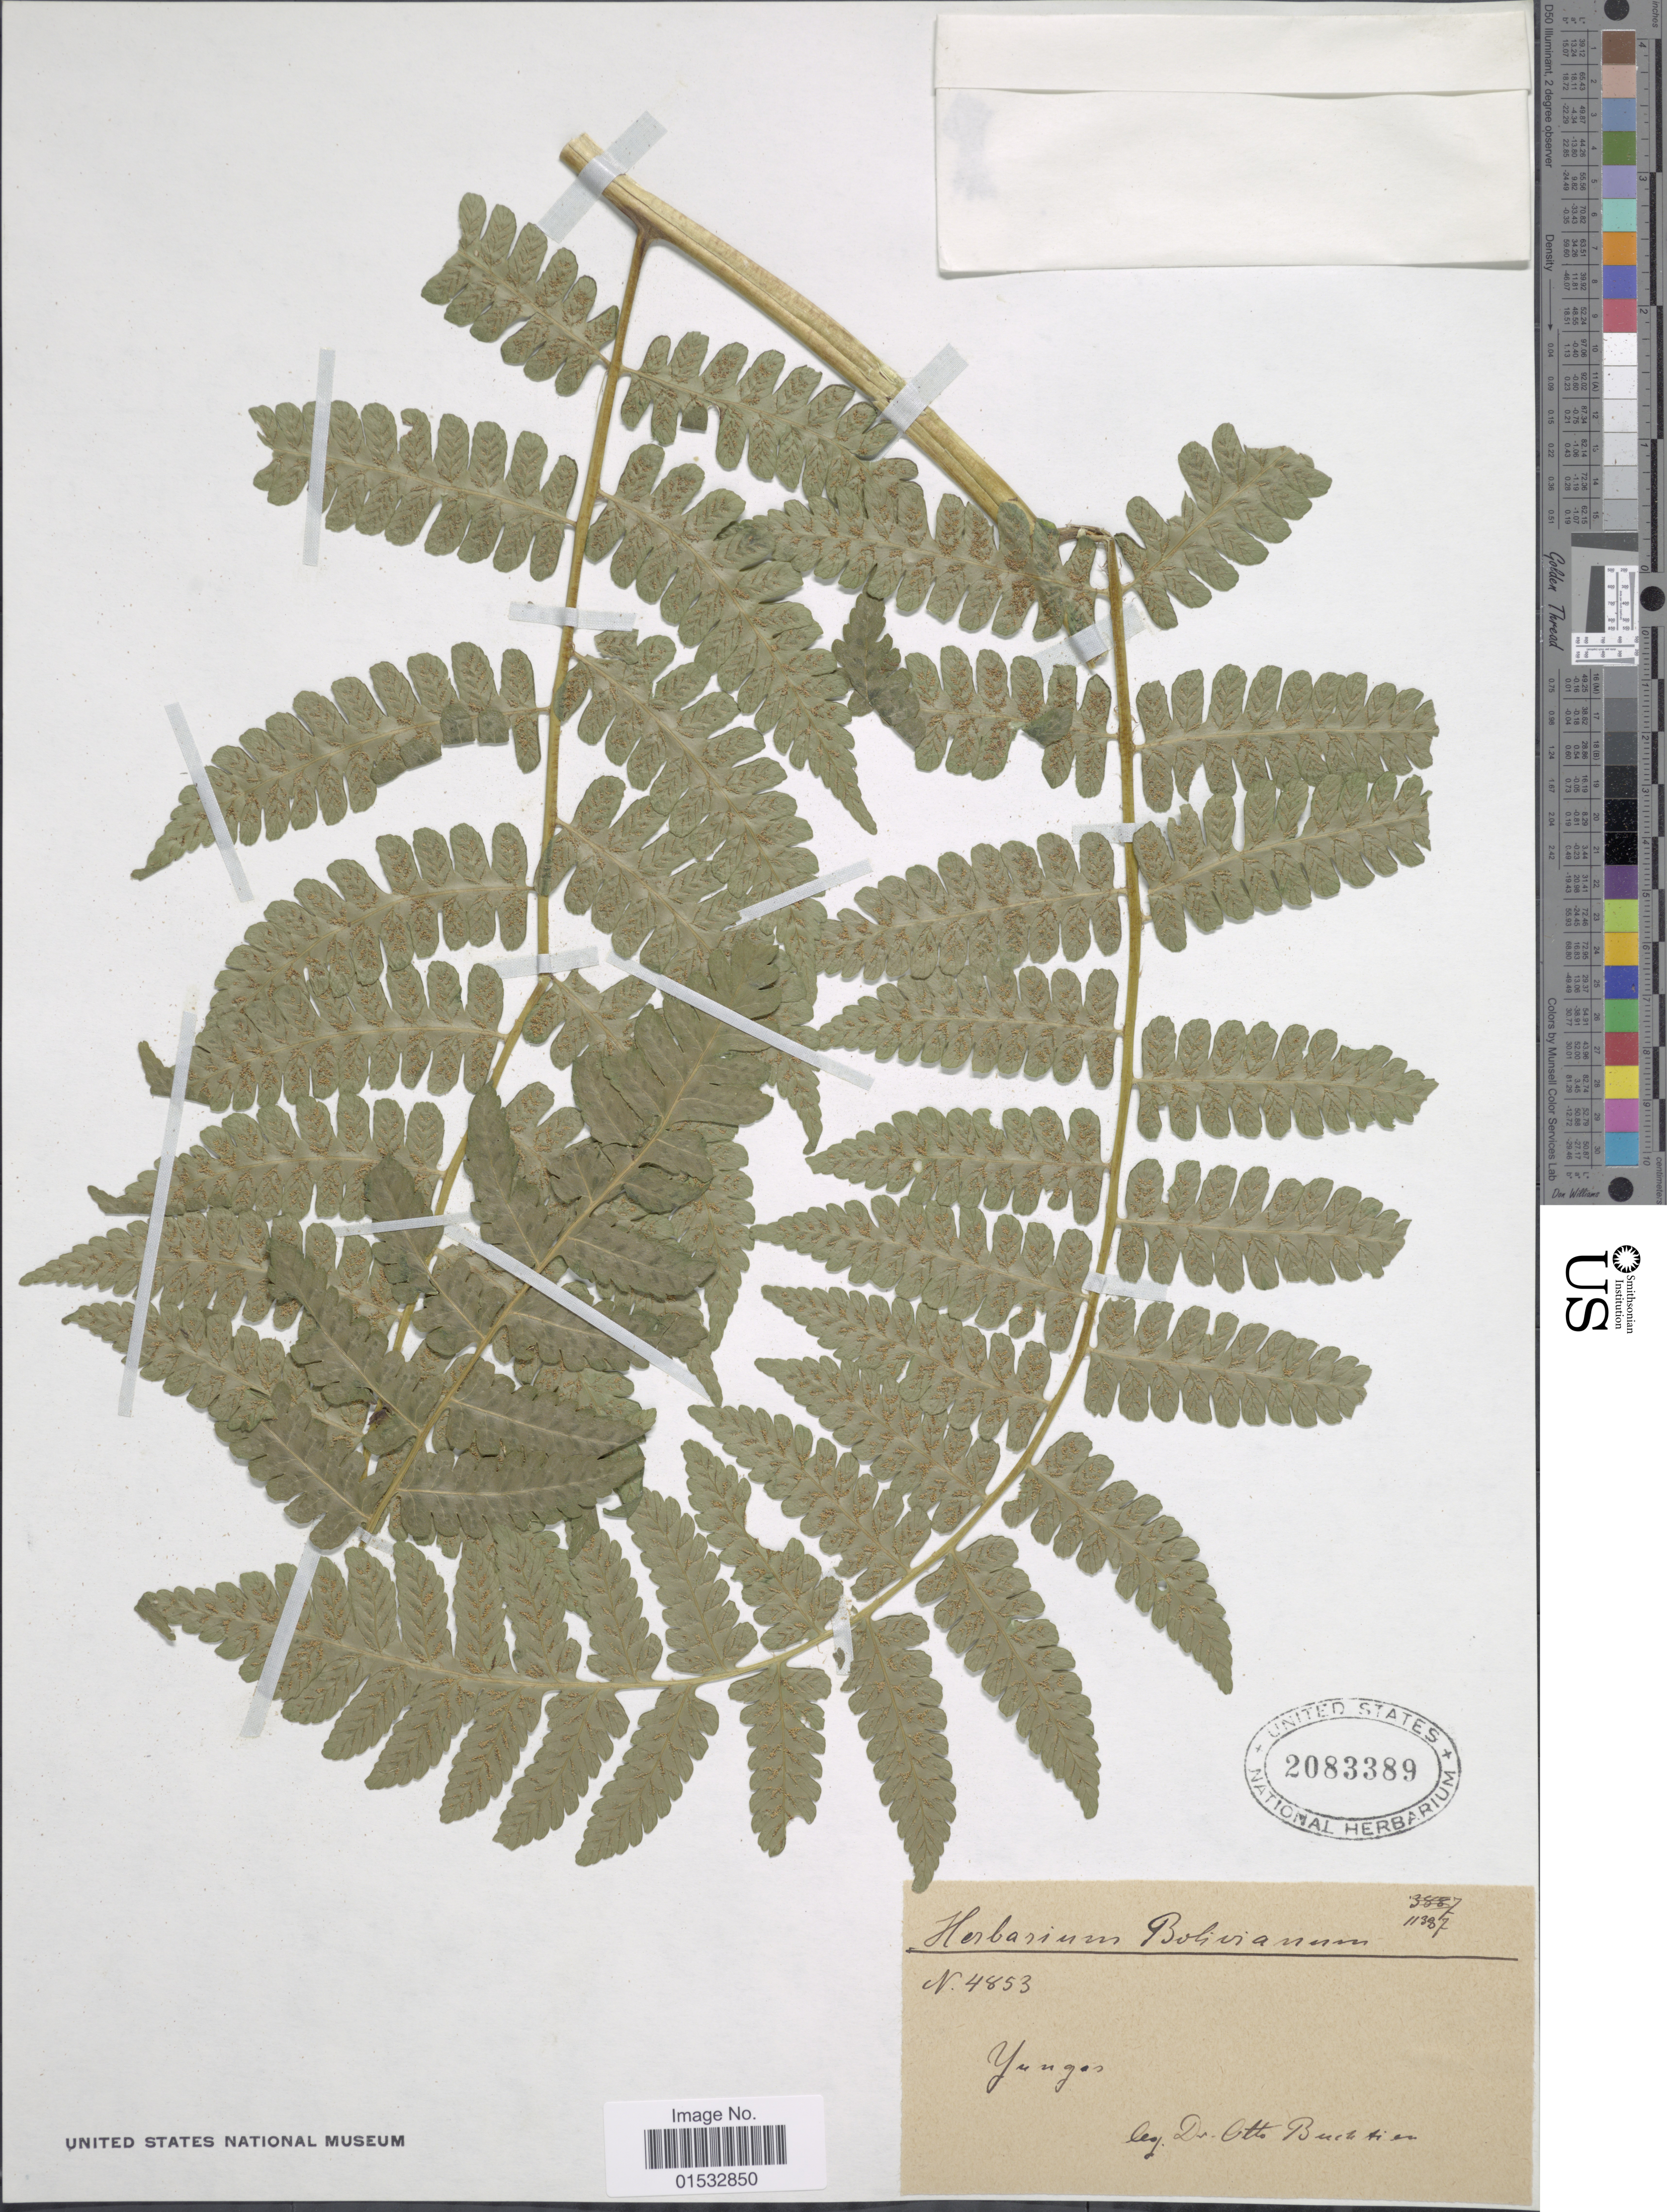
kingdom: Plantae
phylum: Tracheophyta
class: Polypodiopsida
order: Polypodiales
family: Athyriaceae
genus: Diplazium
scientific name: Diplazium divergens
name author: Rosenst.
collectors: O. Buchtien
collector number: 4853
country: Bolivia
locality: Yungas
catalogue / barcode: US 2083389